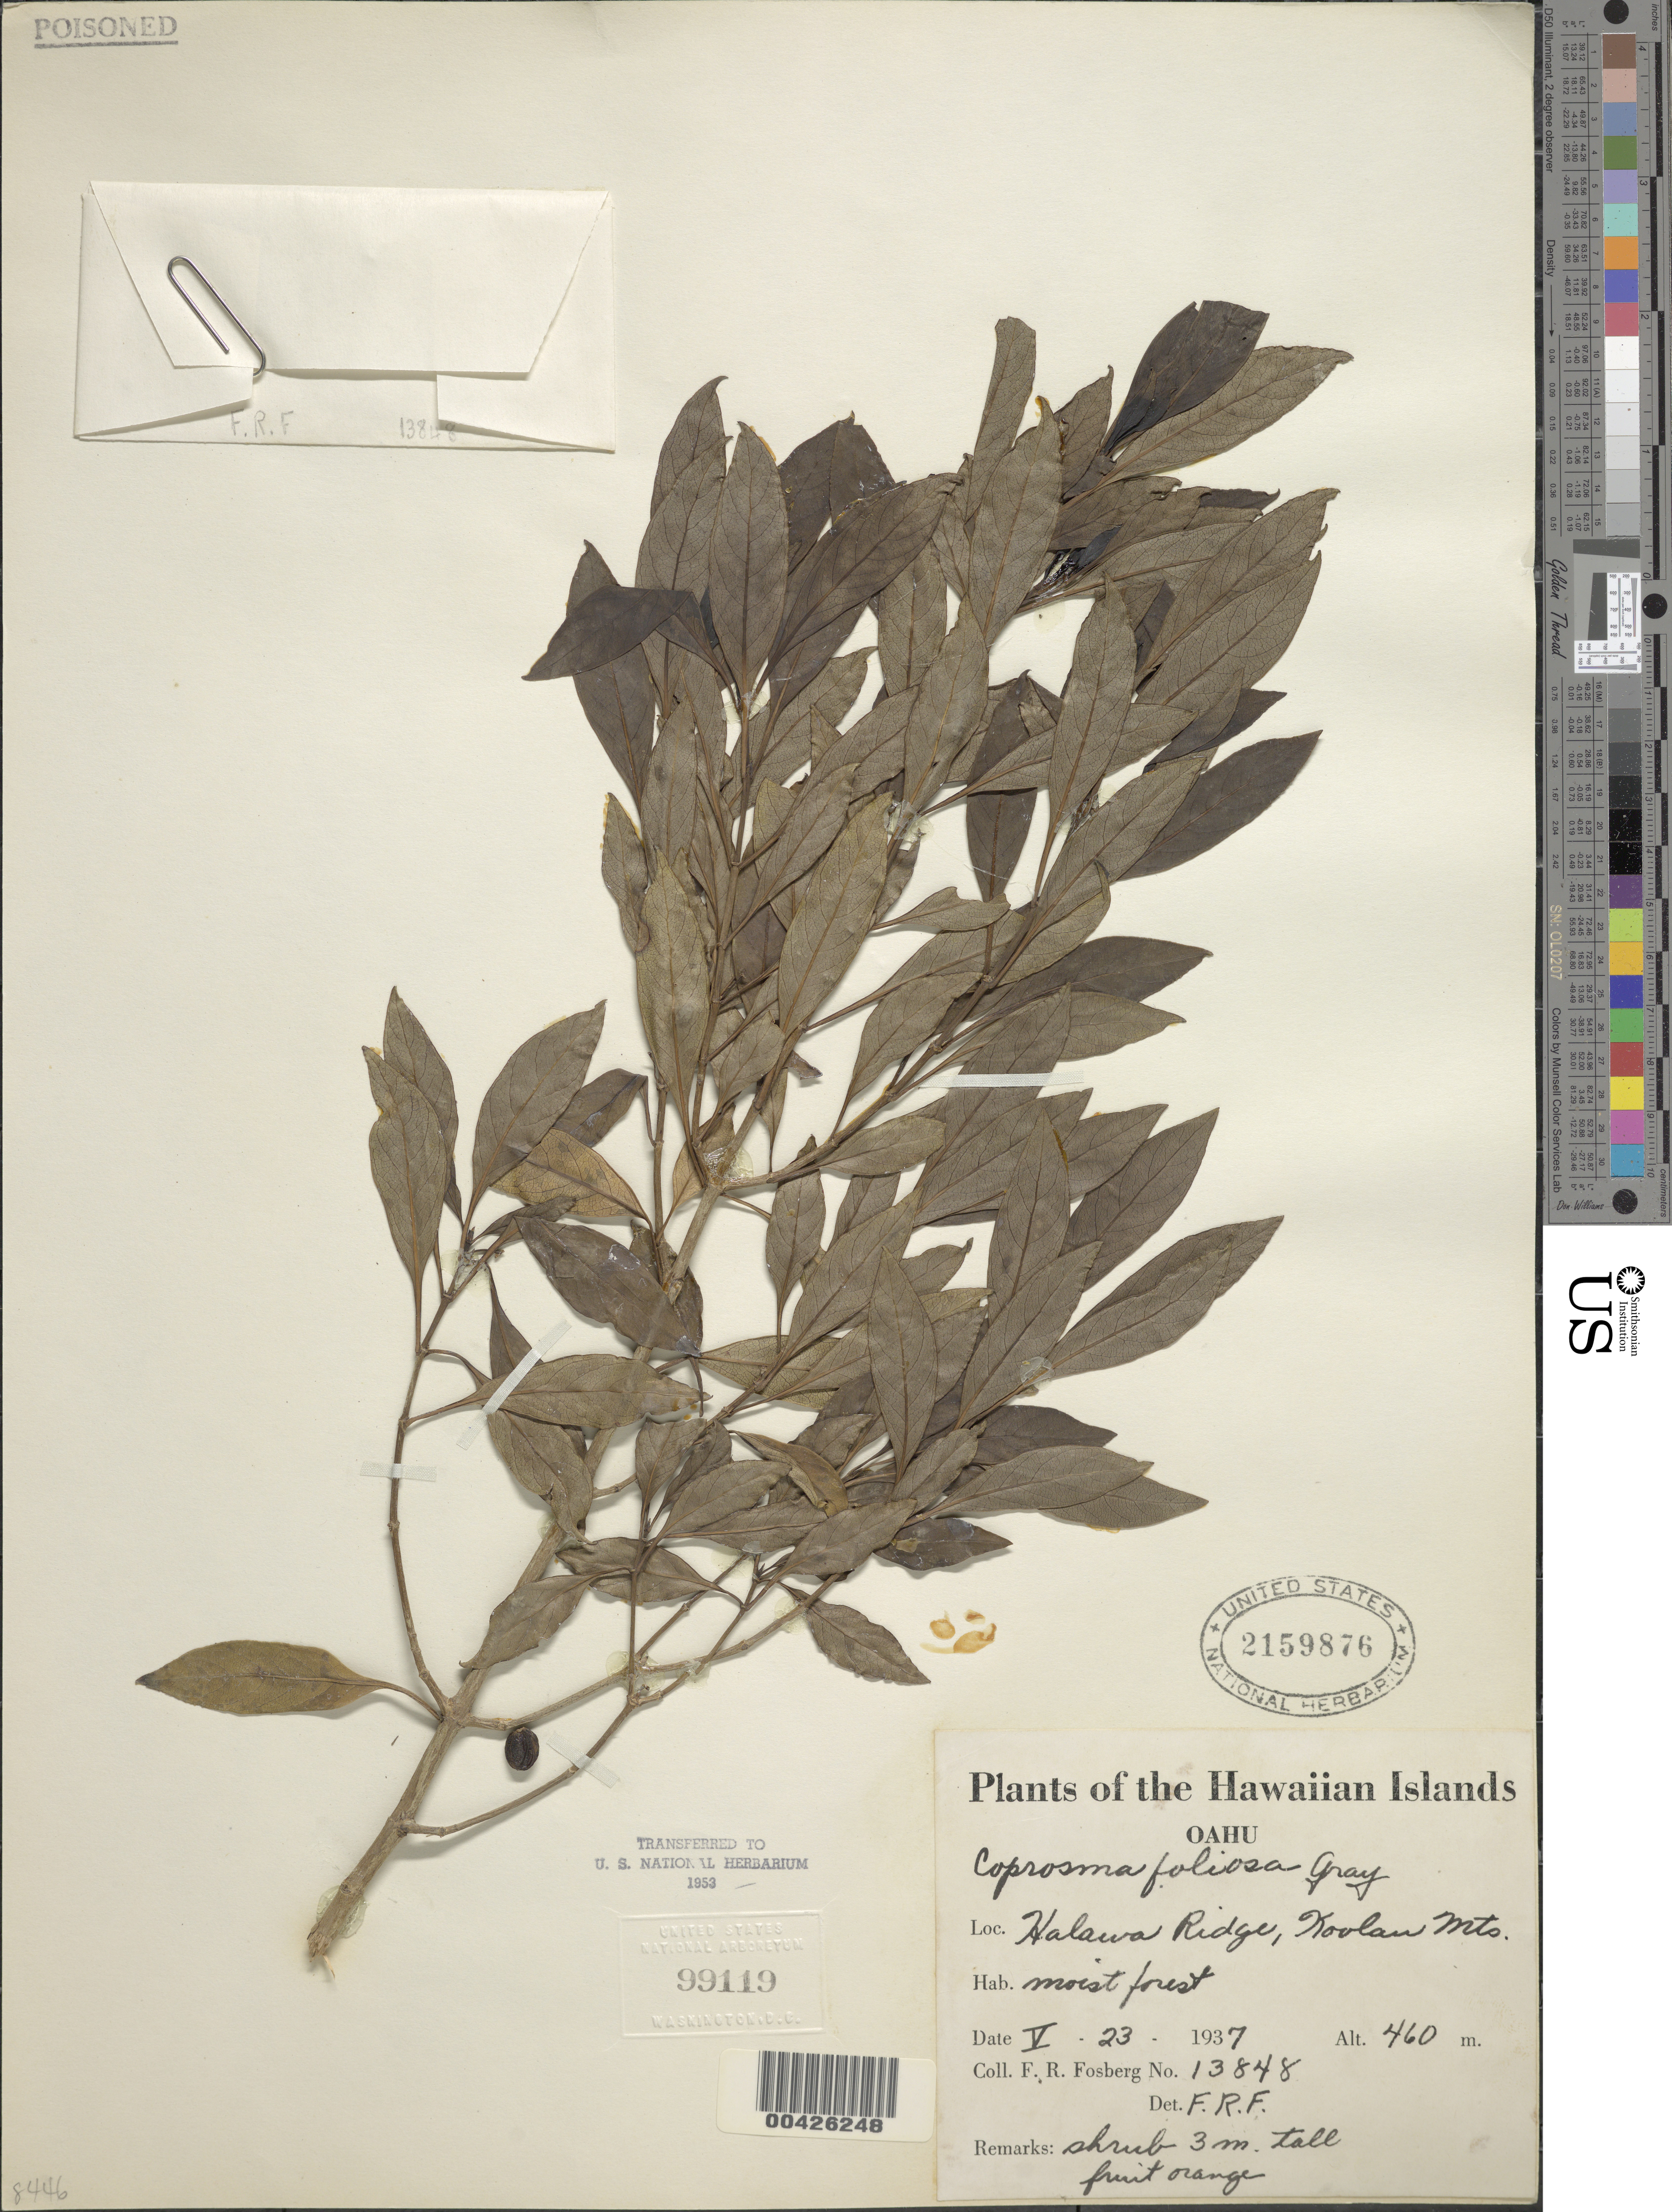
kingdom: Plantae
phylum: Tracheophyta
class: Magnoliopsida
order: Gentianales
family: Rubiaceae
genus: Coprosma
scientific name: Coprosma foliosa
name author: A. Gray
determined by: Fosberg, F. R.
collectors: F. R. Fosberg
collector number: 13848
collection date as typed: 23 May 1937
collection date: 1937-05-23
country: United States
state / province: Hawaii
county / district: Honolulu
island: Oahu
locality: Halawa Ridge, Koolau Mountains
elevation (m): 460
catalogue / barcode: US 2159876